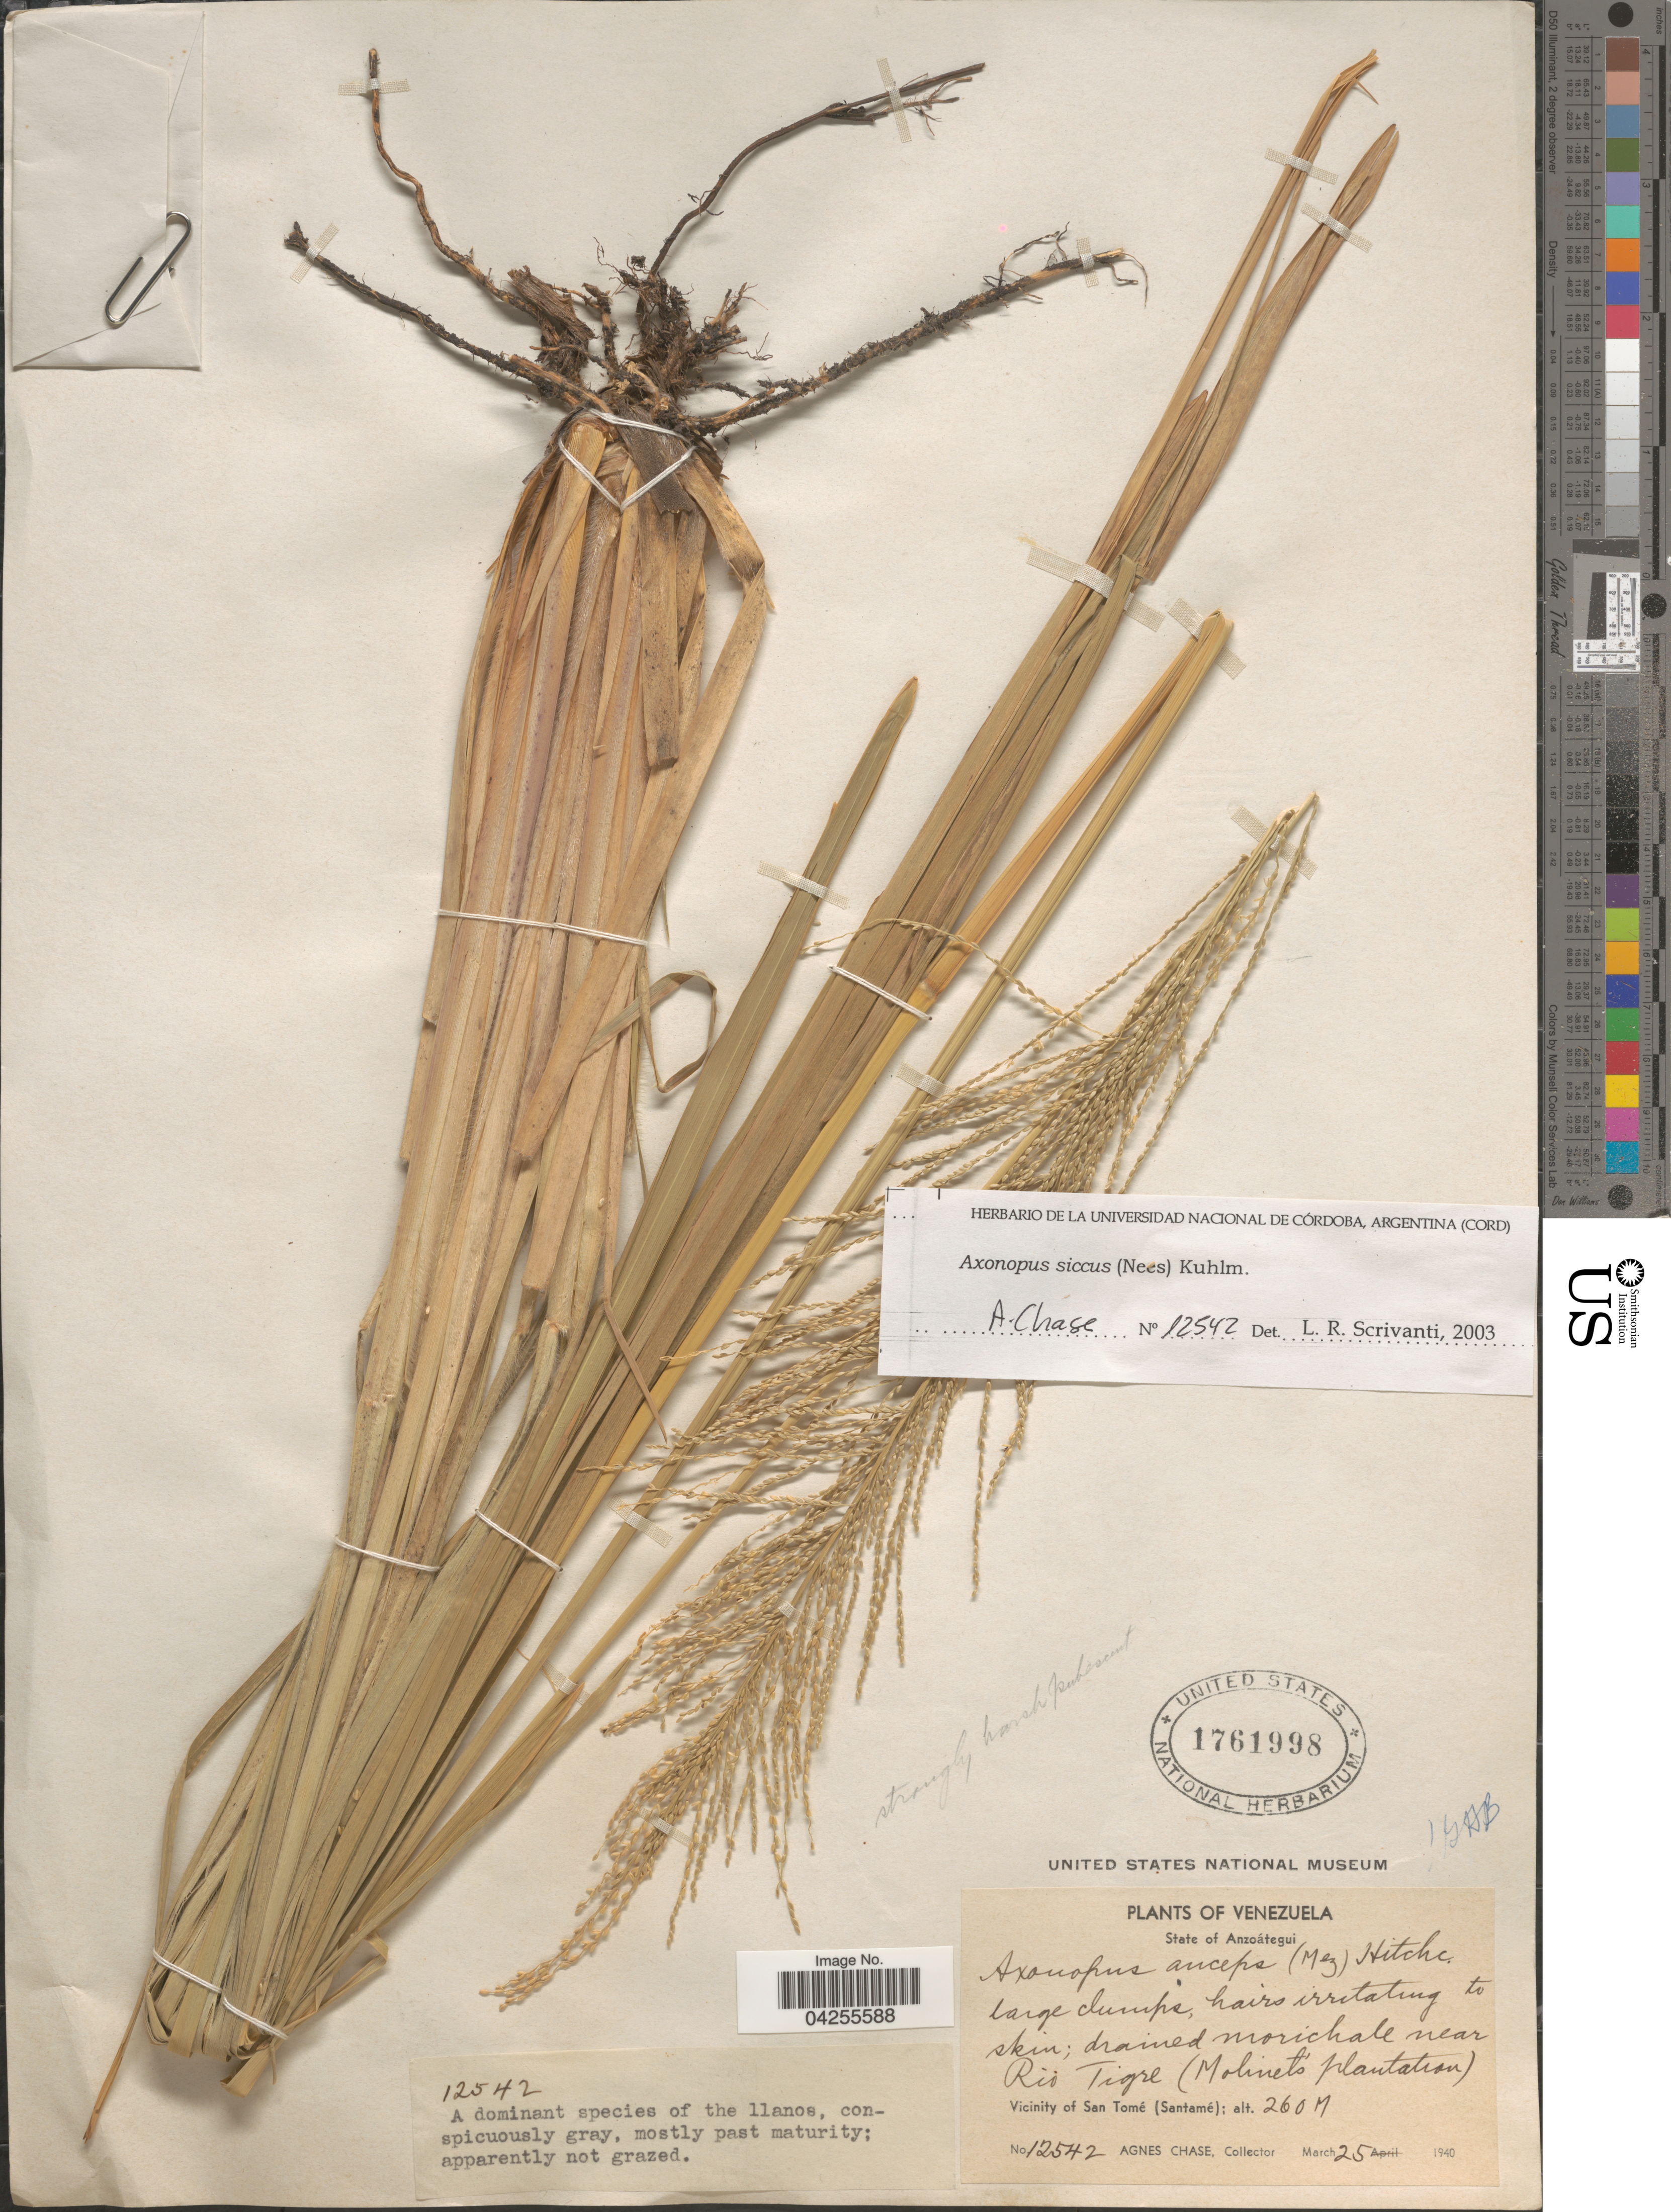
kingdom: Plantae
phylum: Tracheophyta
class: Liliopsida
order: Poales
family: Poaceae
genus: Axonopus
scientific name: Axonopus siccus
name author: (Nees) Kuhlm.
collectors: A. Chase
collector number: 12542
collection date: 1940-03-25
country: Venezuela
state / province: Anzoategui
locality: Drained morichale near Rio Tigre (Molinet's plantation). Vicinity of Sam Tomé (Santamé).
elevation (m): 260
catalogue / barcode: US 1761998